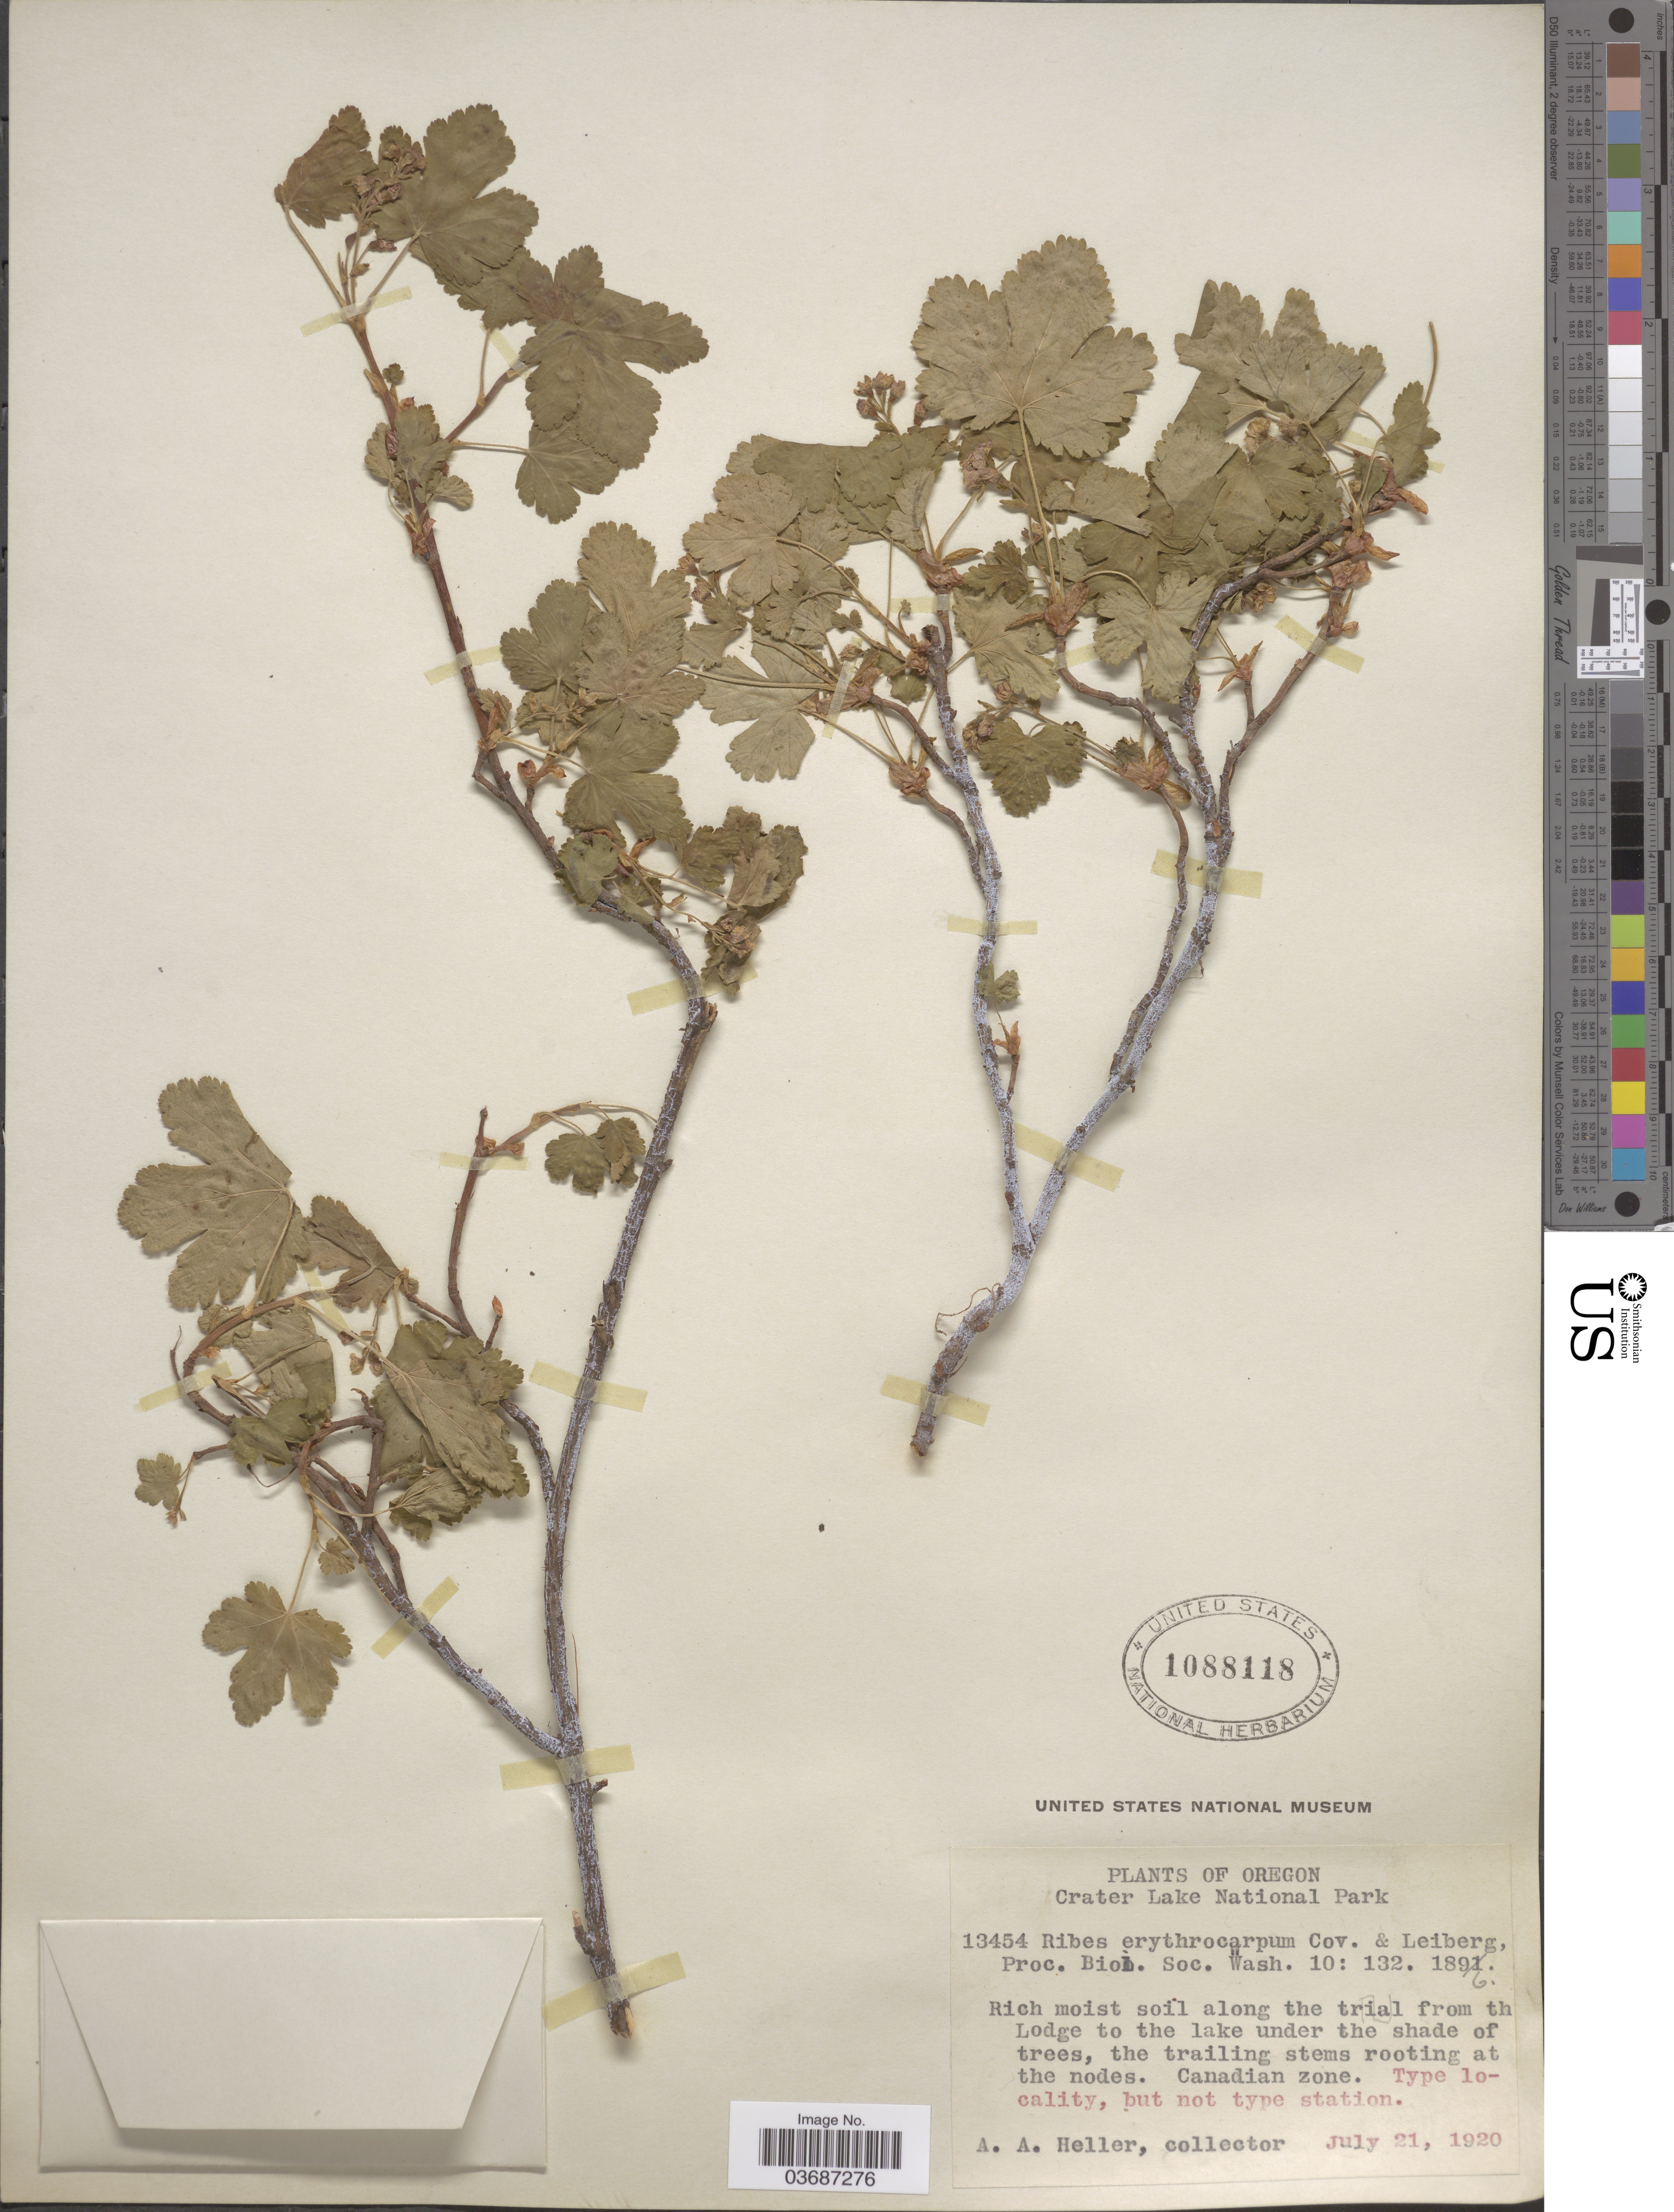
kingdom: Plantae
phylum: Tracheophyta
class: Magnoliopsida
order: Saxifragales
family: Grossulariaceae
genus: Ribes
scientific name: Ribes erythrocarpum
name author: Coville & Leiberg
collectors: A. A. Heller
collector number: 13454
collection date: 1920-07-21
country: United States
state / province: Oregon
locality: Crater Lake National Park. Canadian Zone.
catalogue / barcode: US 1088118